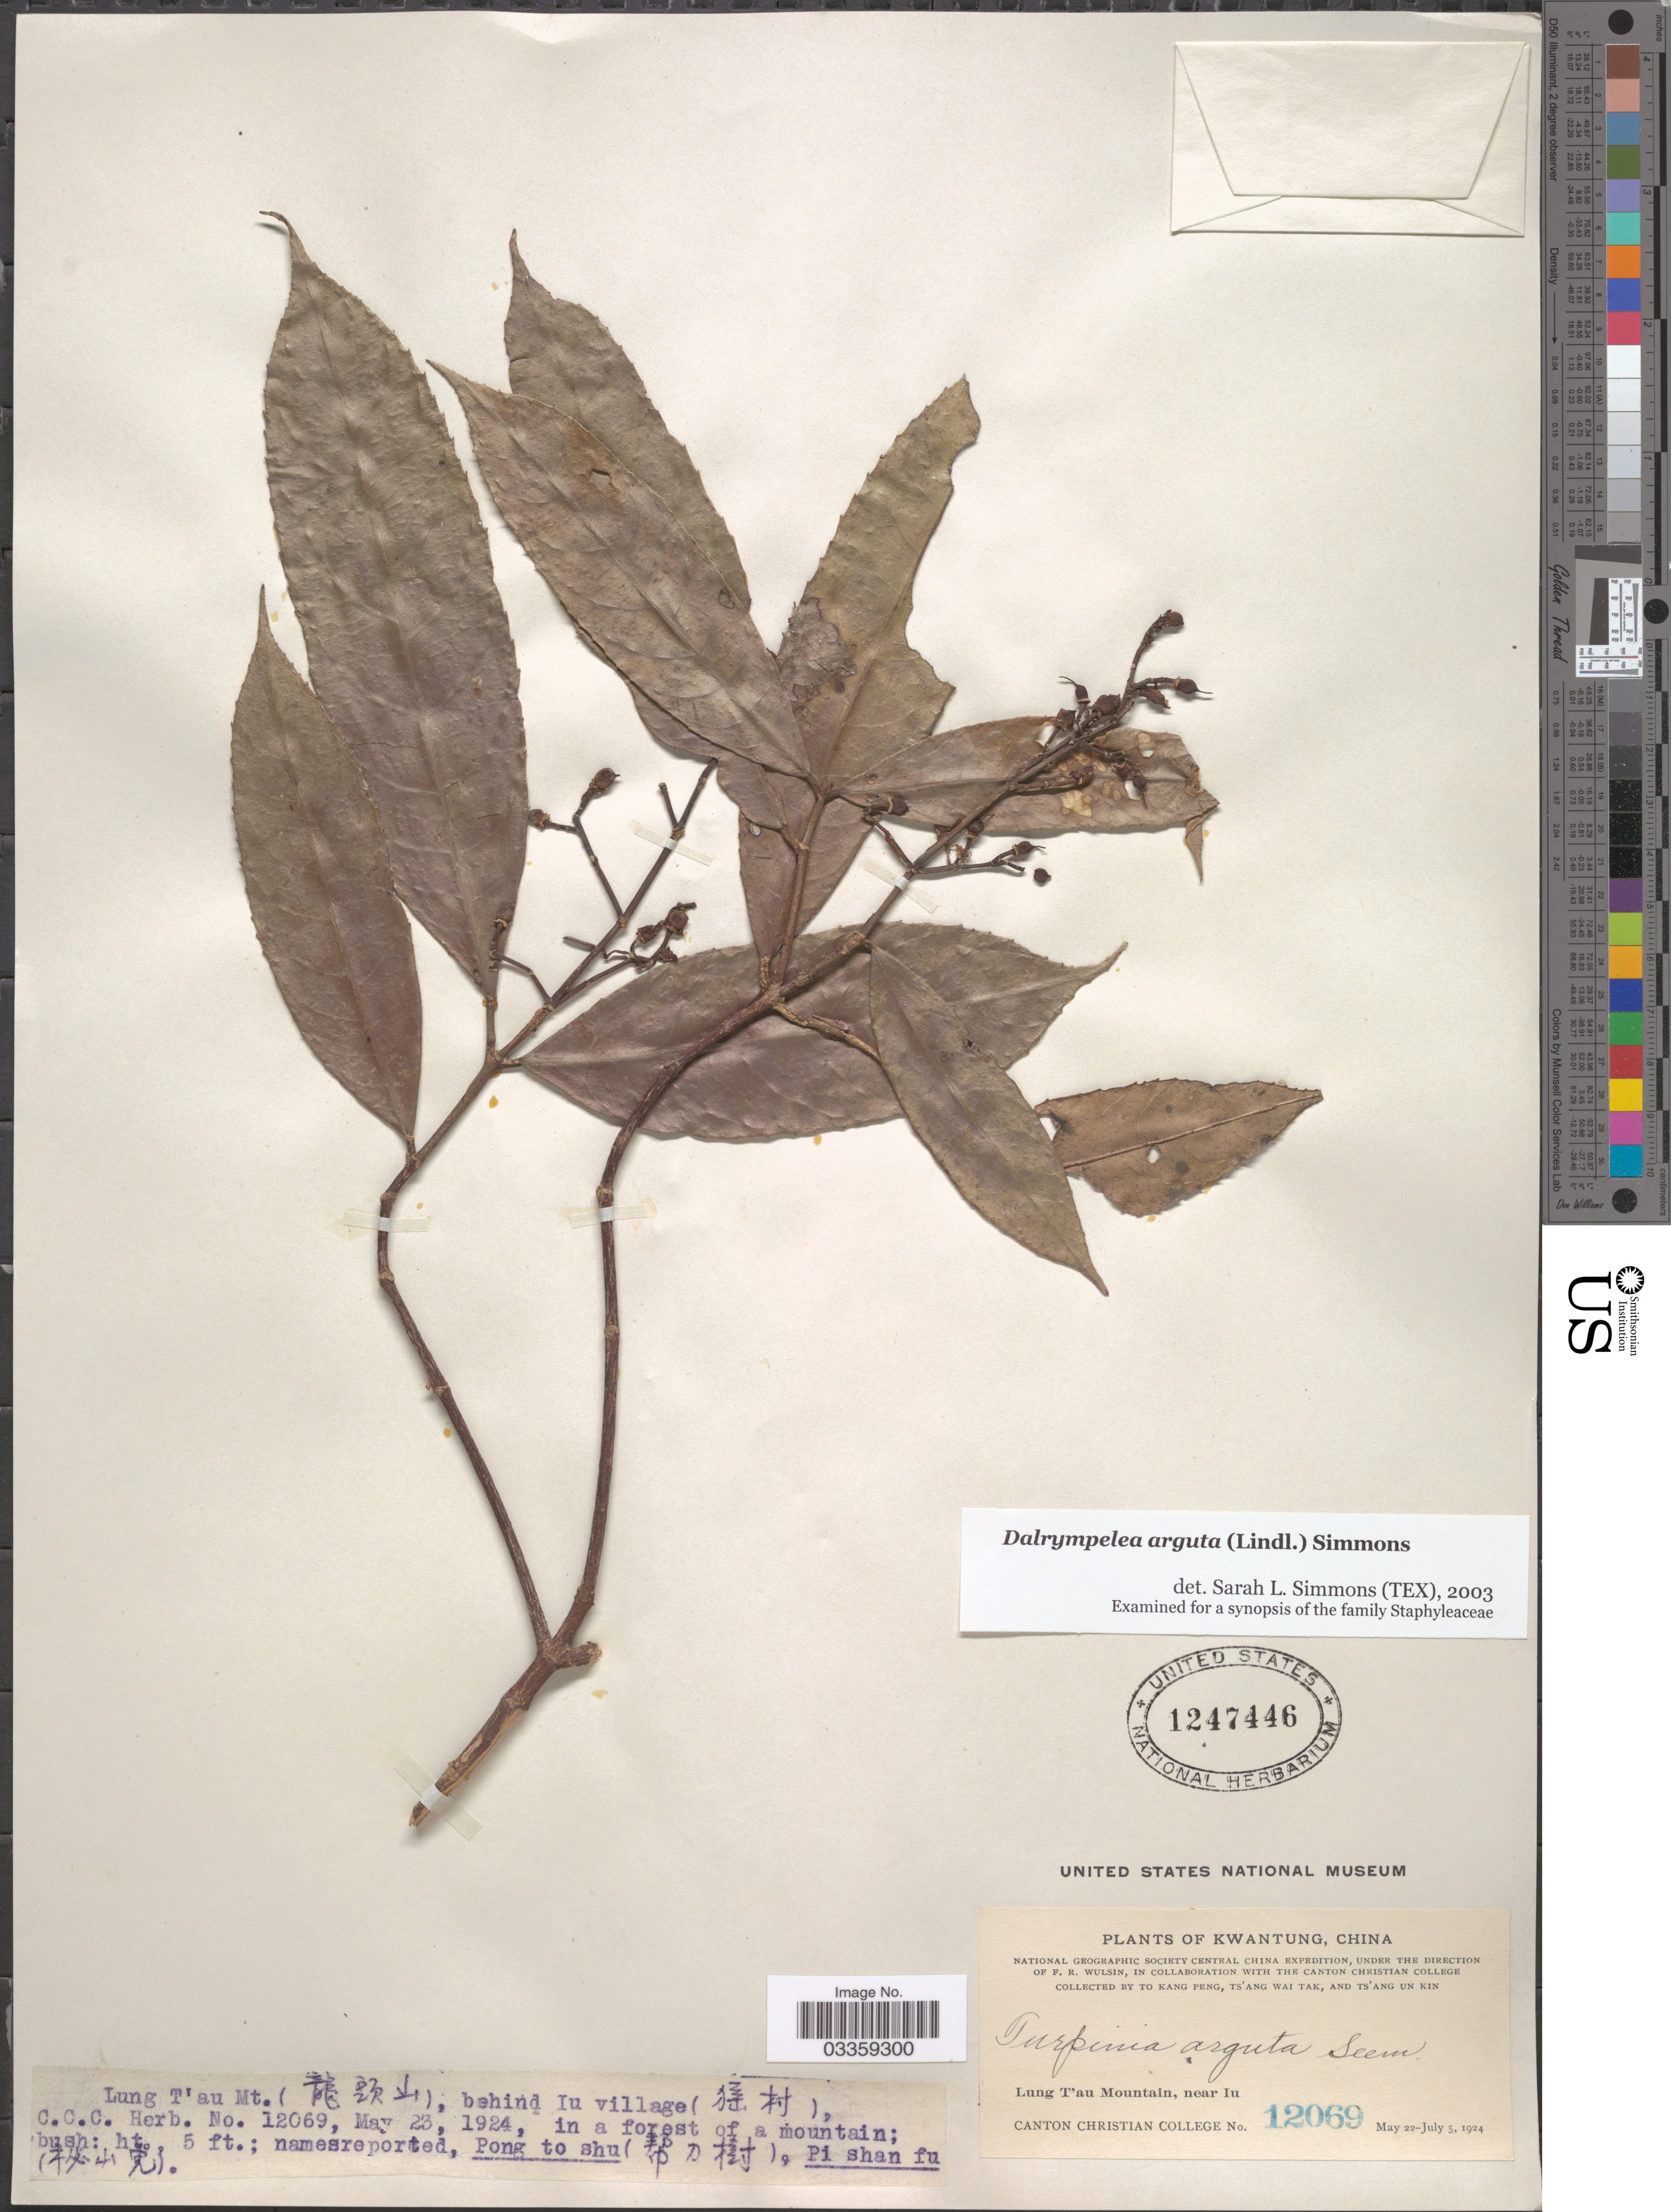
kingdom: Plantae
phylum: Tracheophyta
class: Magnoliopsida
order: Crossosomatales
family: Staphyleaceae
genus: Turpinia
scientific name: Turpinia arguta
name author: (Lindl.) Seem.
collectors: Kang Peng To, W. T. Tsang & Ts' Ang Un Kin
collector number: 12069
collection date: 1924-05-23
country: China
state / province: Guangdong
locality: Kwantung, Lung T'au Mountain, near Iu, behind Iu village (X). Lung T'au Mt. (X).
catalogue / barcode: US 1247446